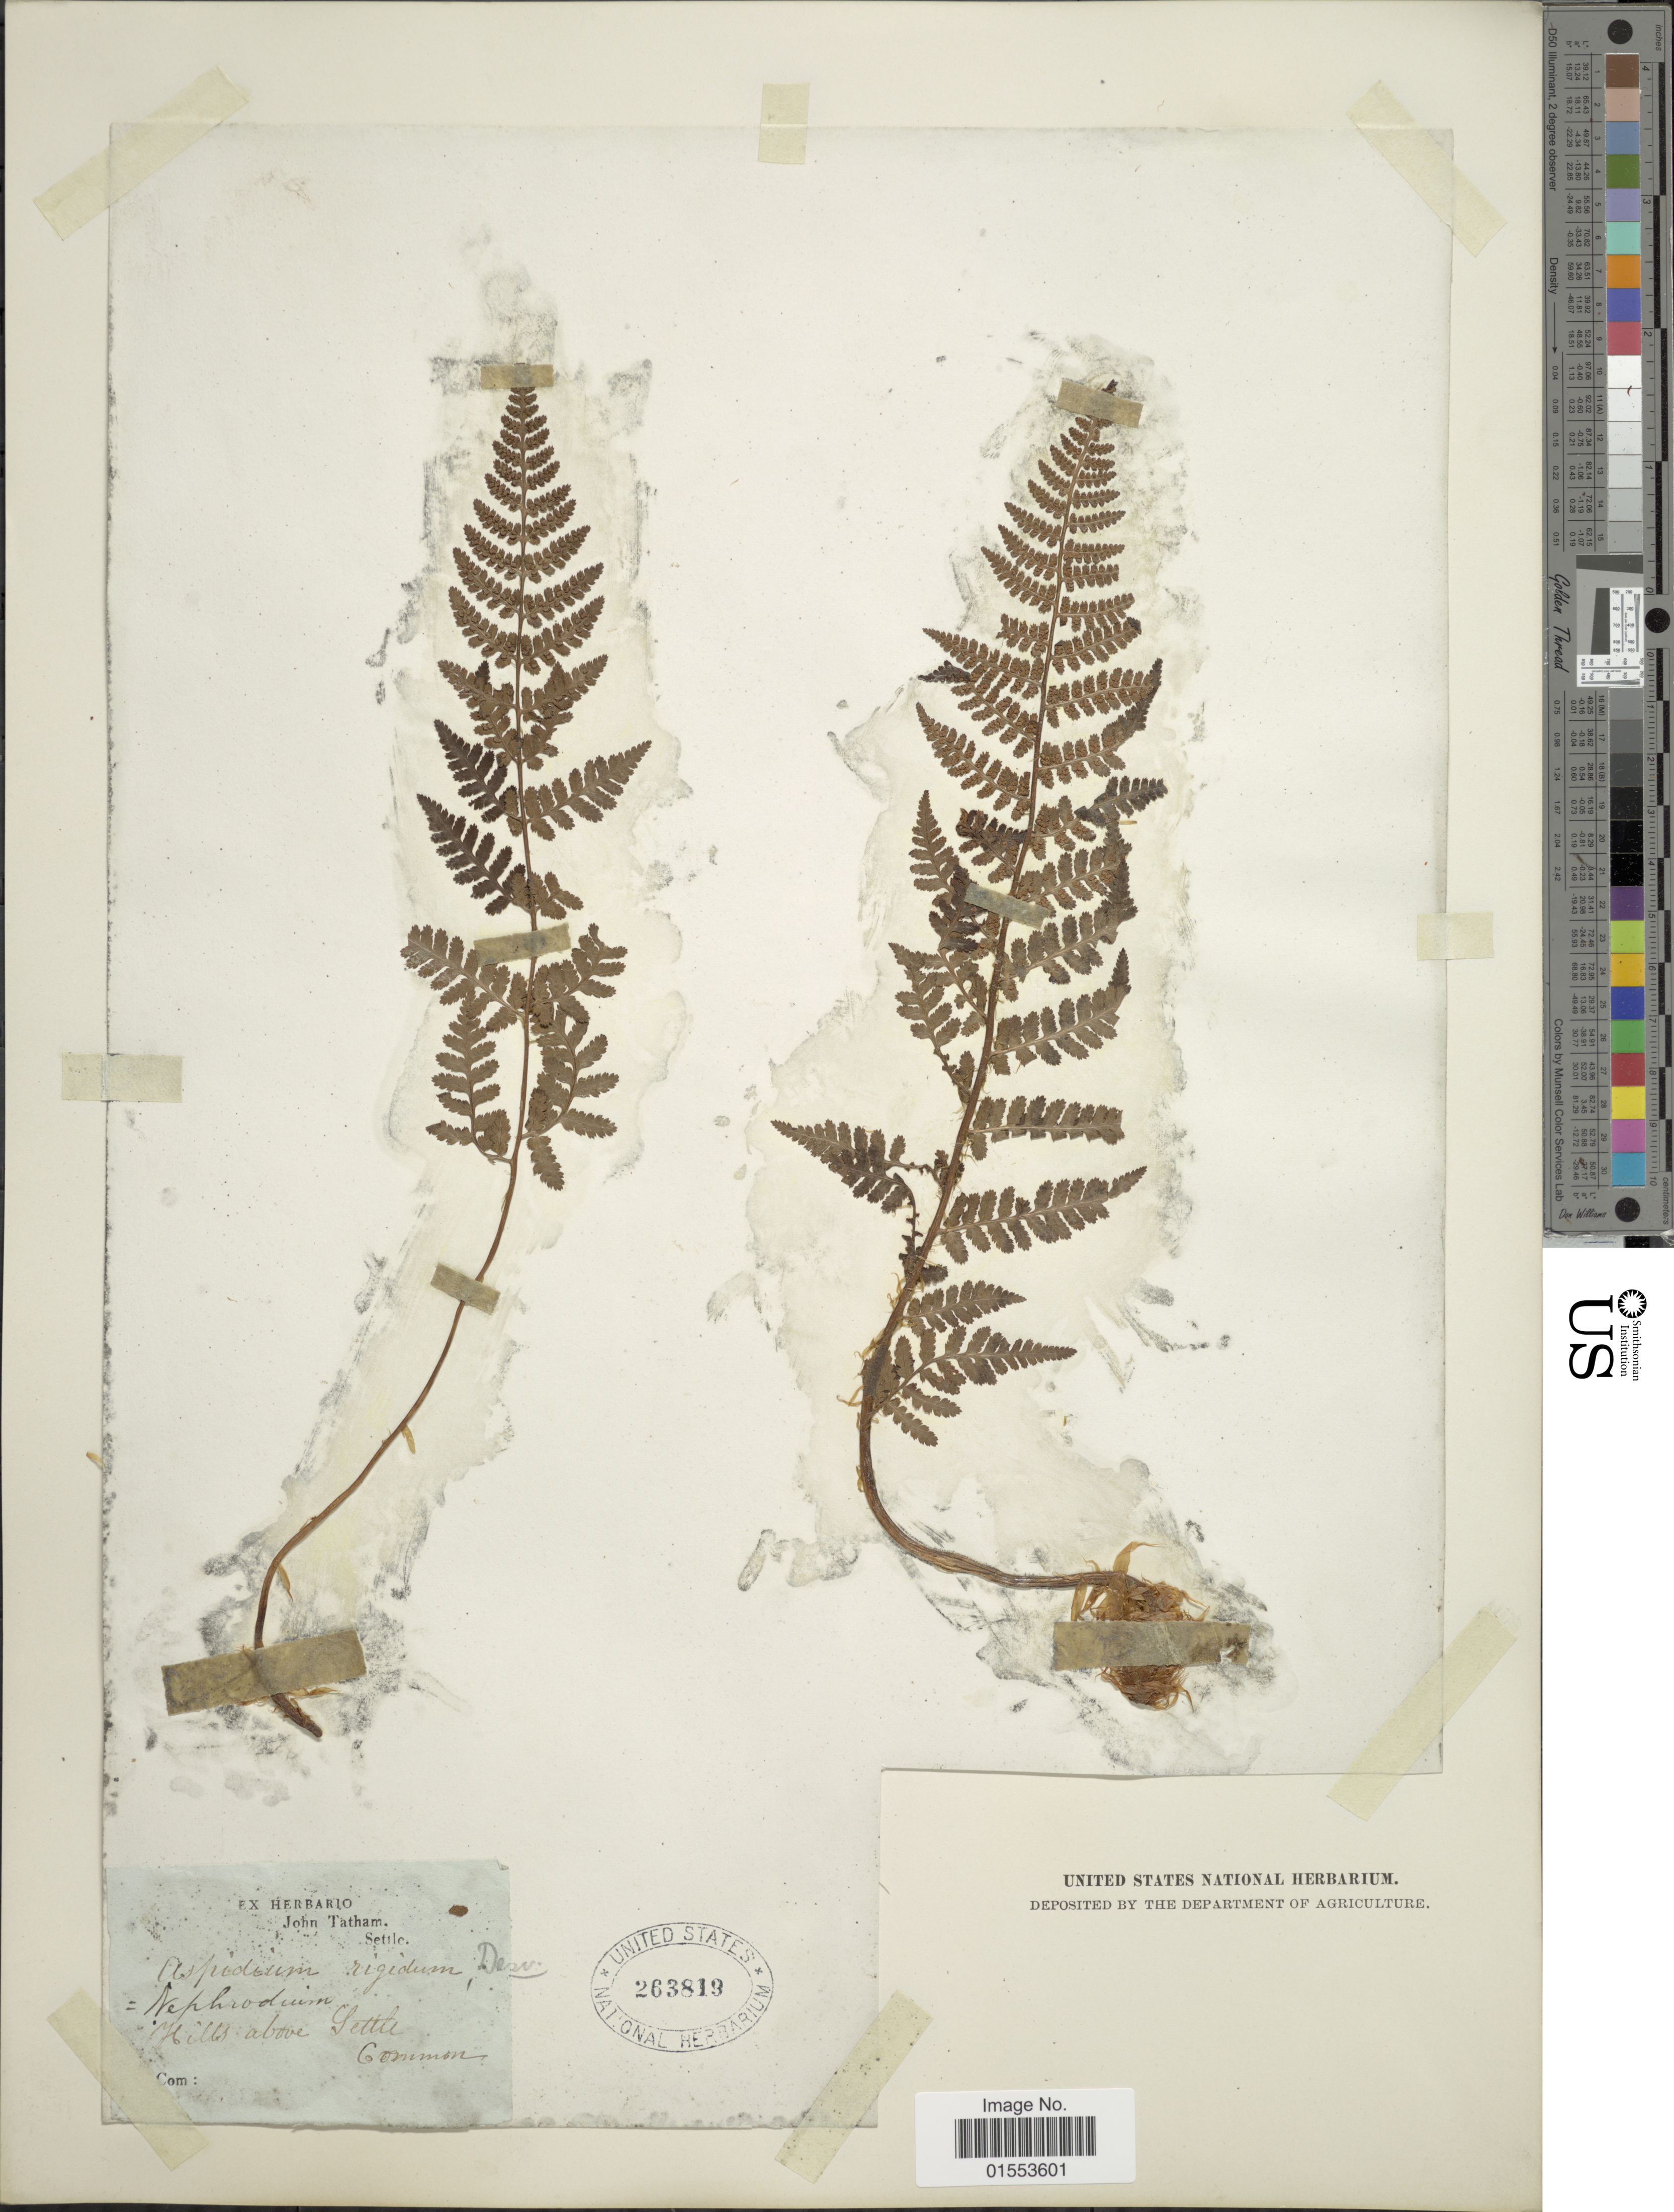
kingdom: Plantae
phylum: Tracheophyta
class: Polypodiopsida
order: Polypodiales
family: Dryopteridaceae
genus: Dryopteris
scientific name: Dryopteris rigida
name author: Underw.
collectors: ex herb. John Tatham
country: United Kingdom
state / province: England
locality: Hills above Settle.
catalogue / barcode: US 263813